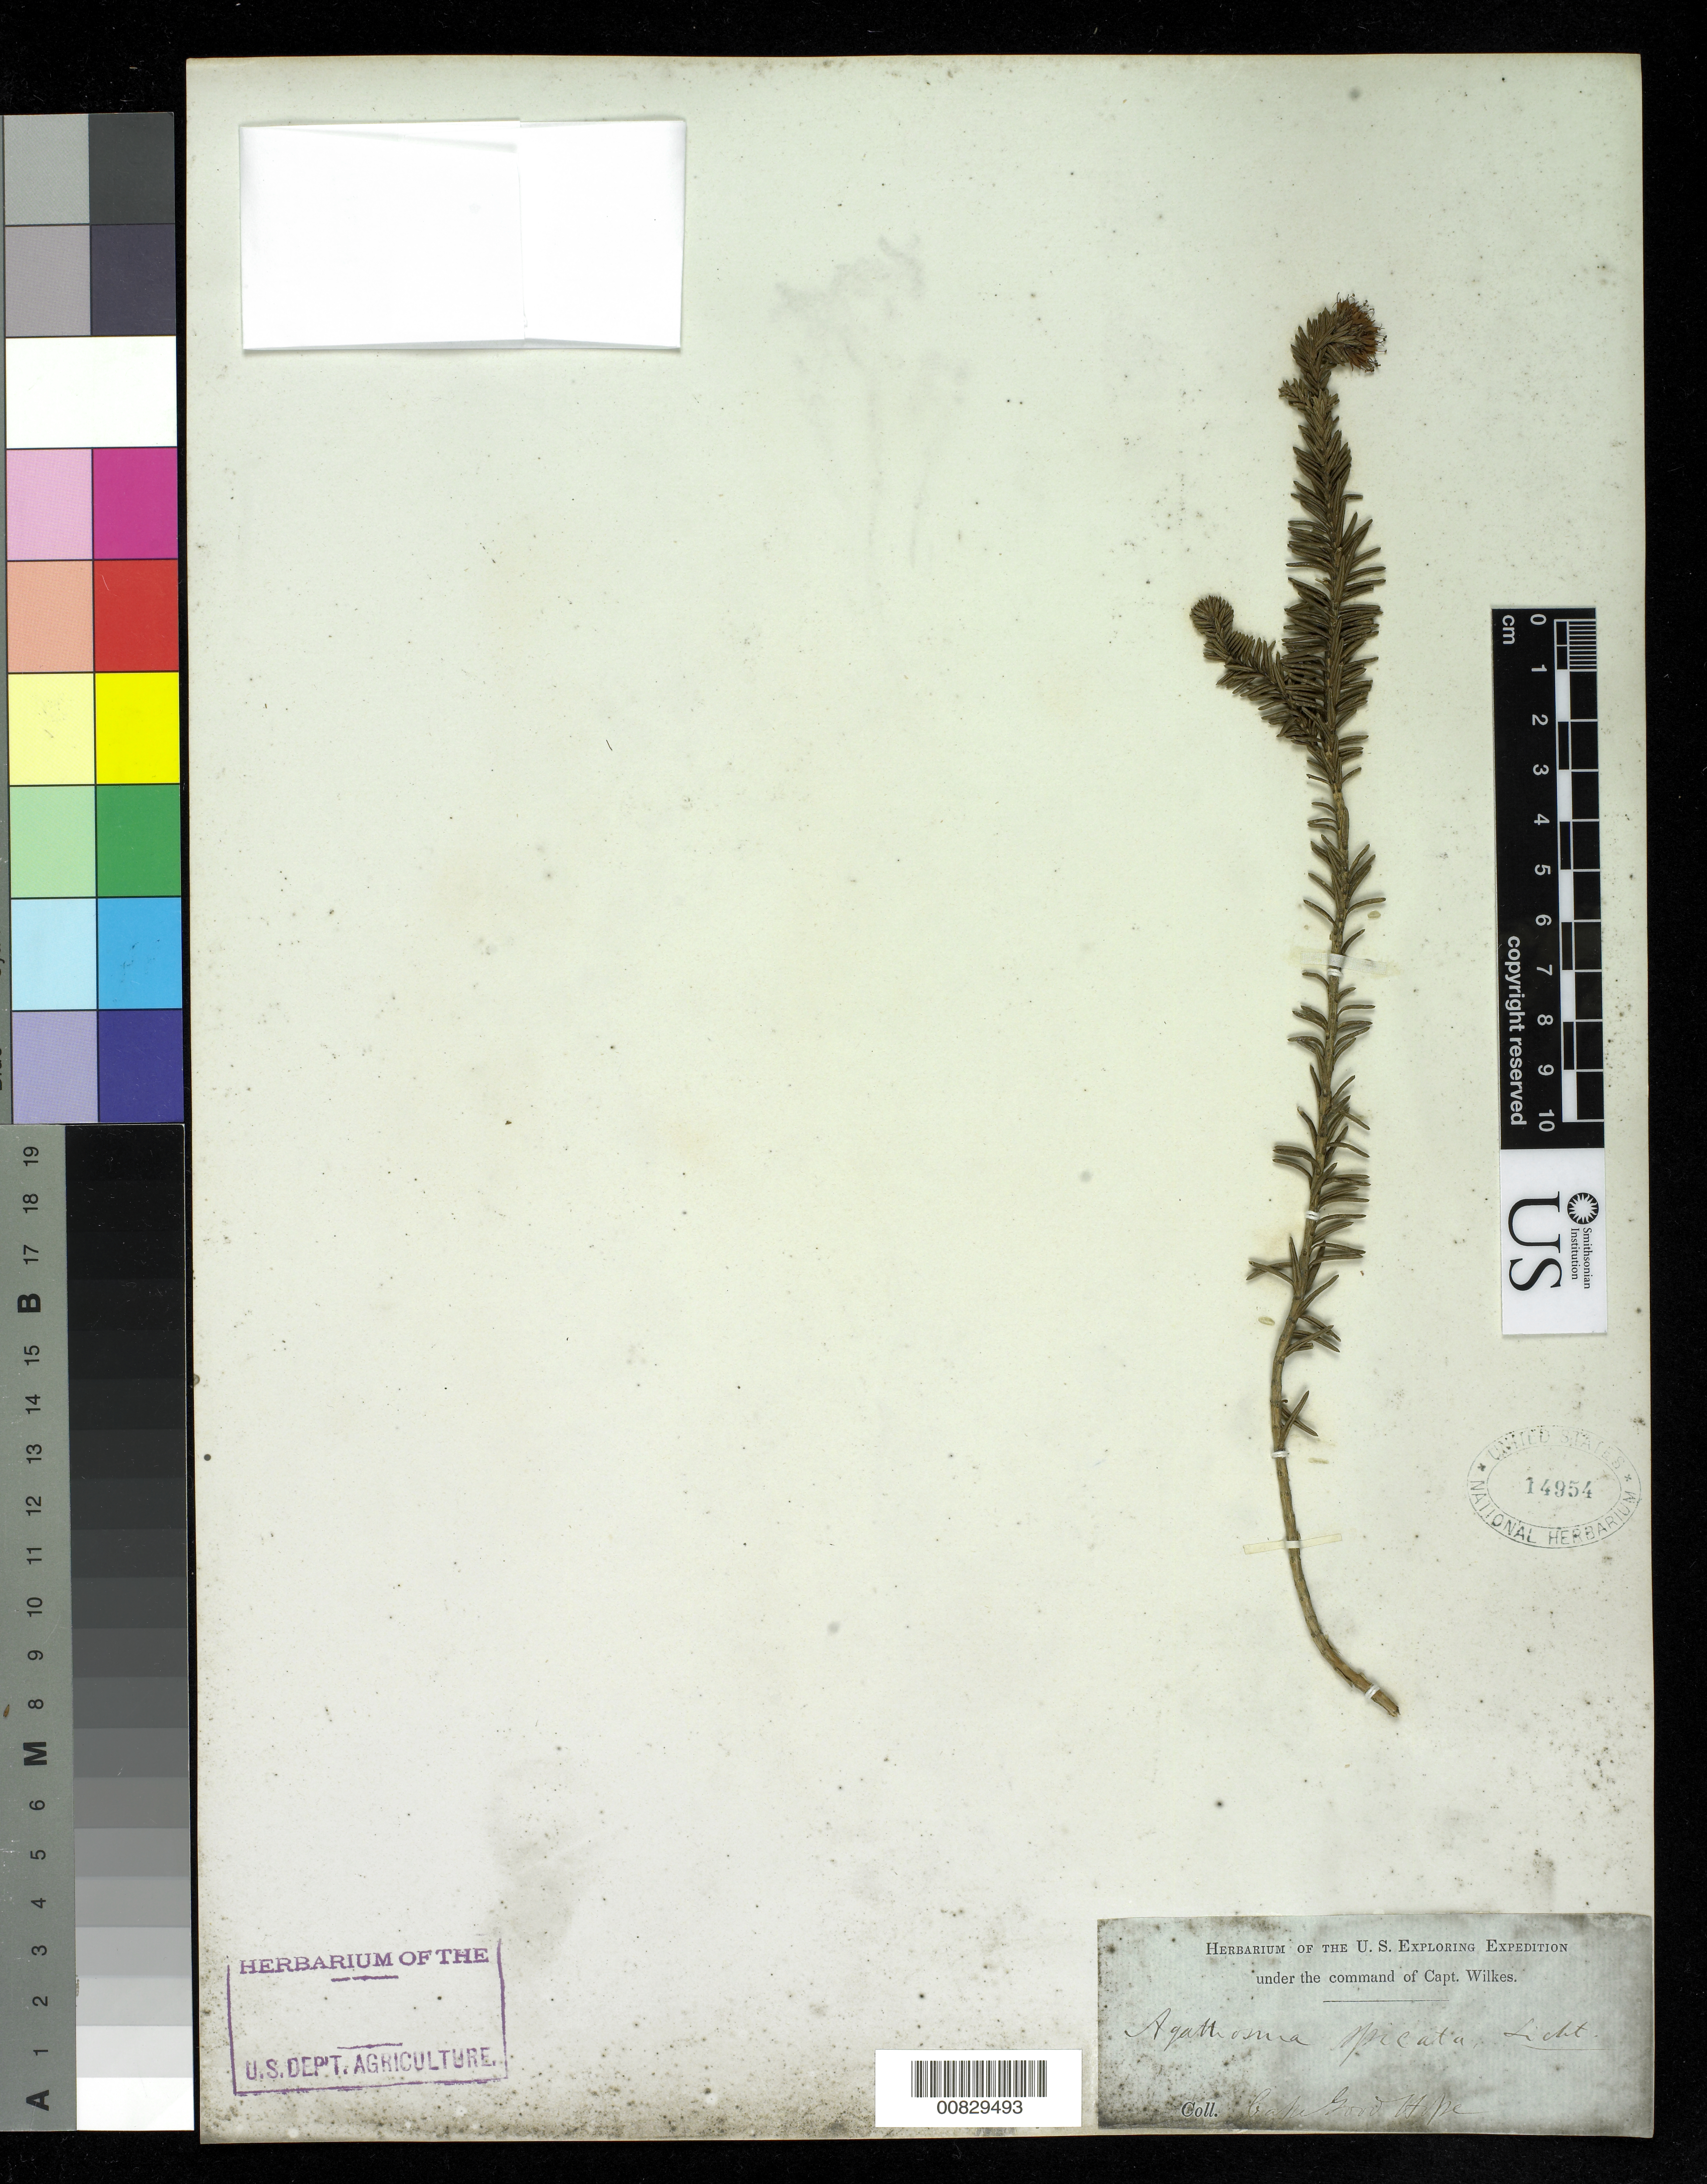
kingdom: Plantae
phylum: Tracheophyta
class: Magnoliopsida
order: Sapindales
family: Rutaceae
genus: Agathosma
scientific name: Agathosma spicata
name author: Licht. ex G. Don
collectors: Wilkes Explor. Exped.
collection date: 1838/1842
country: South Africa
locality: Cape of Good Hope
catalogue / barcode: US 14954